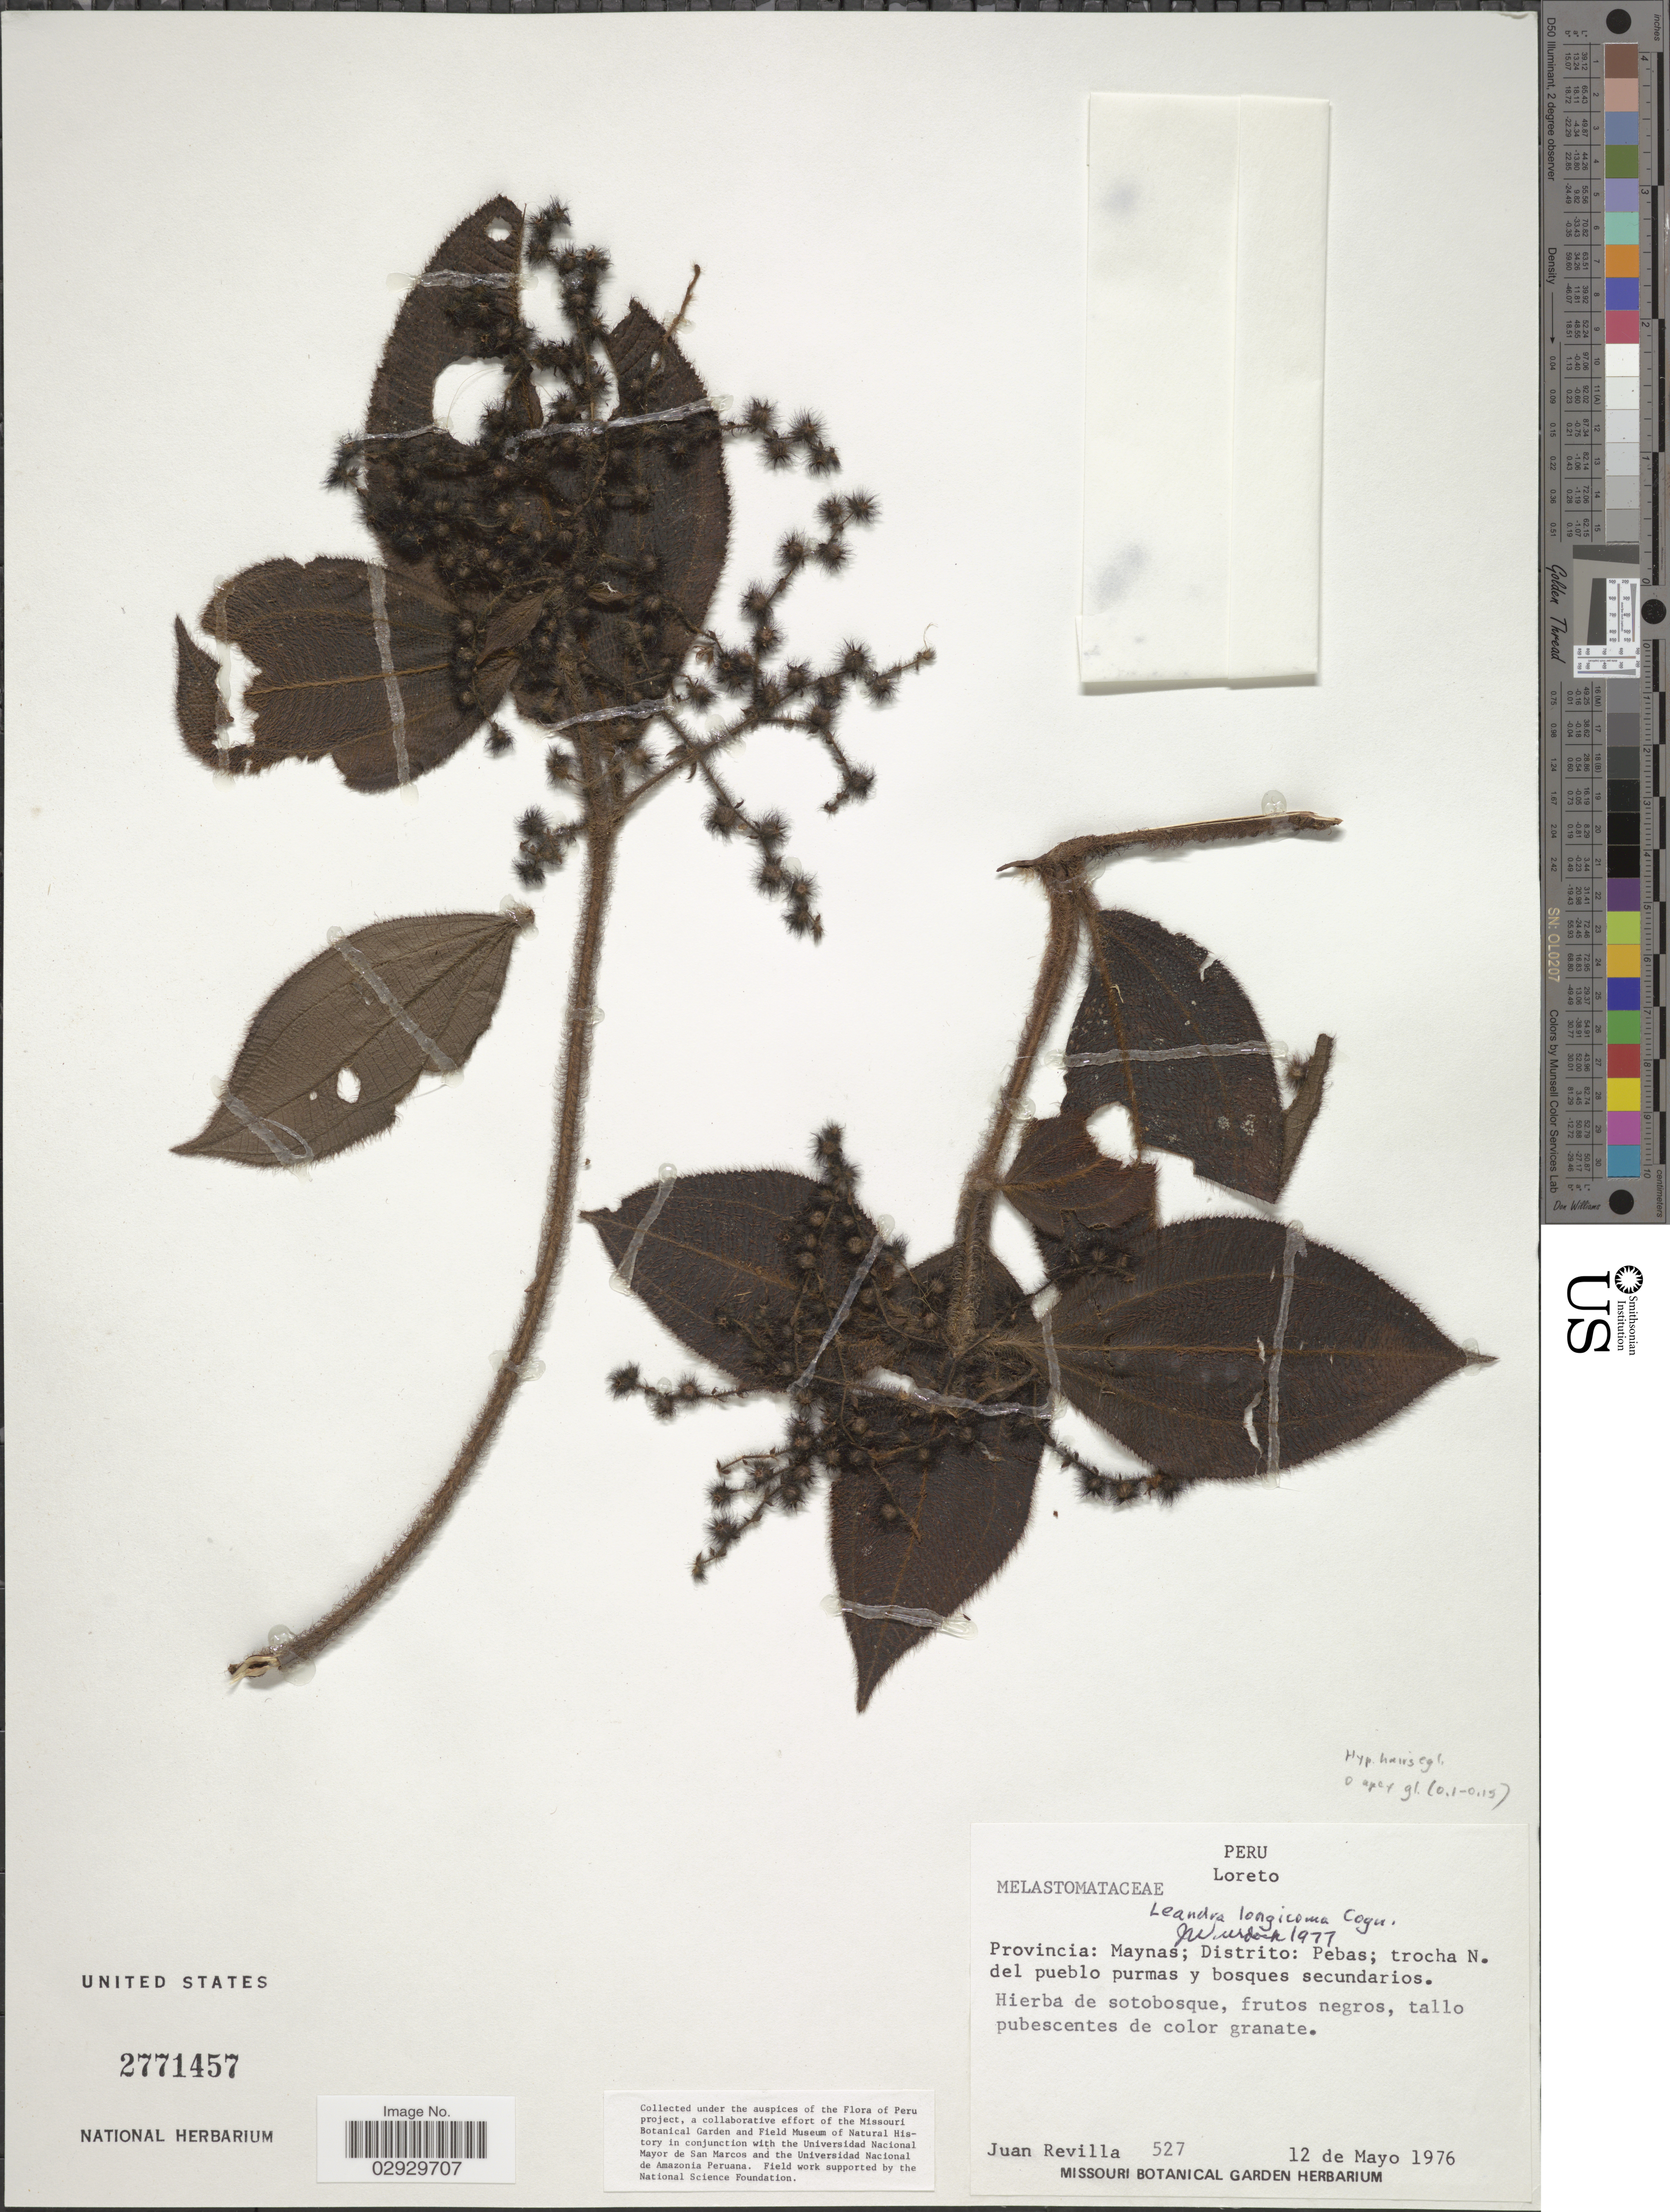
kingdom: Plantae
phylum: Tracheophyta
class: Magnoliopsida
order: Myrtales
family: Melastomataceae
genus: Leandra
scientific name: Leandra longicoma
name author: Cogn.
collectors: J. Revilla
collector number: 527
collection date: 1976-05-12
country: Peru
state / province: Loreto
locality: Provincia: Maynas; Distrito: Pebas; trocha N.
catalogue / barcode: US 2771457